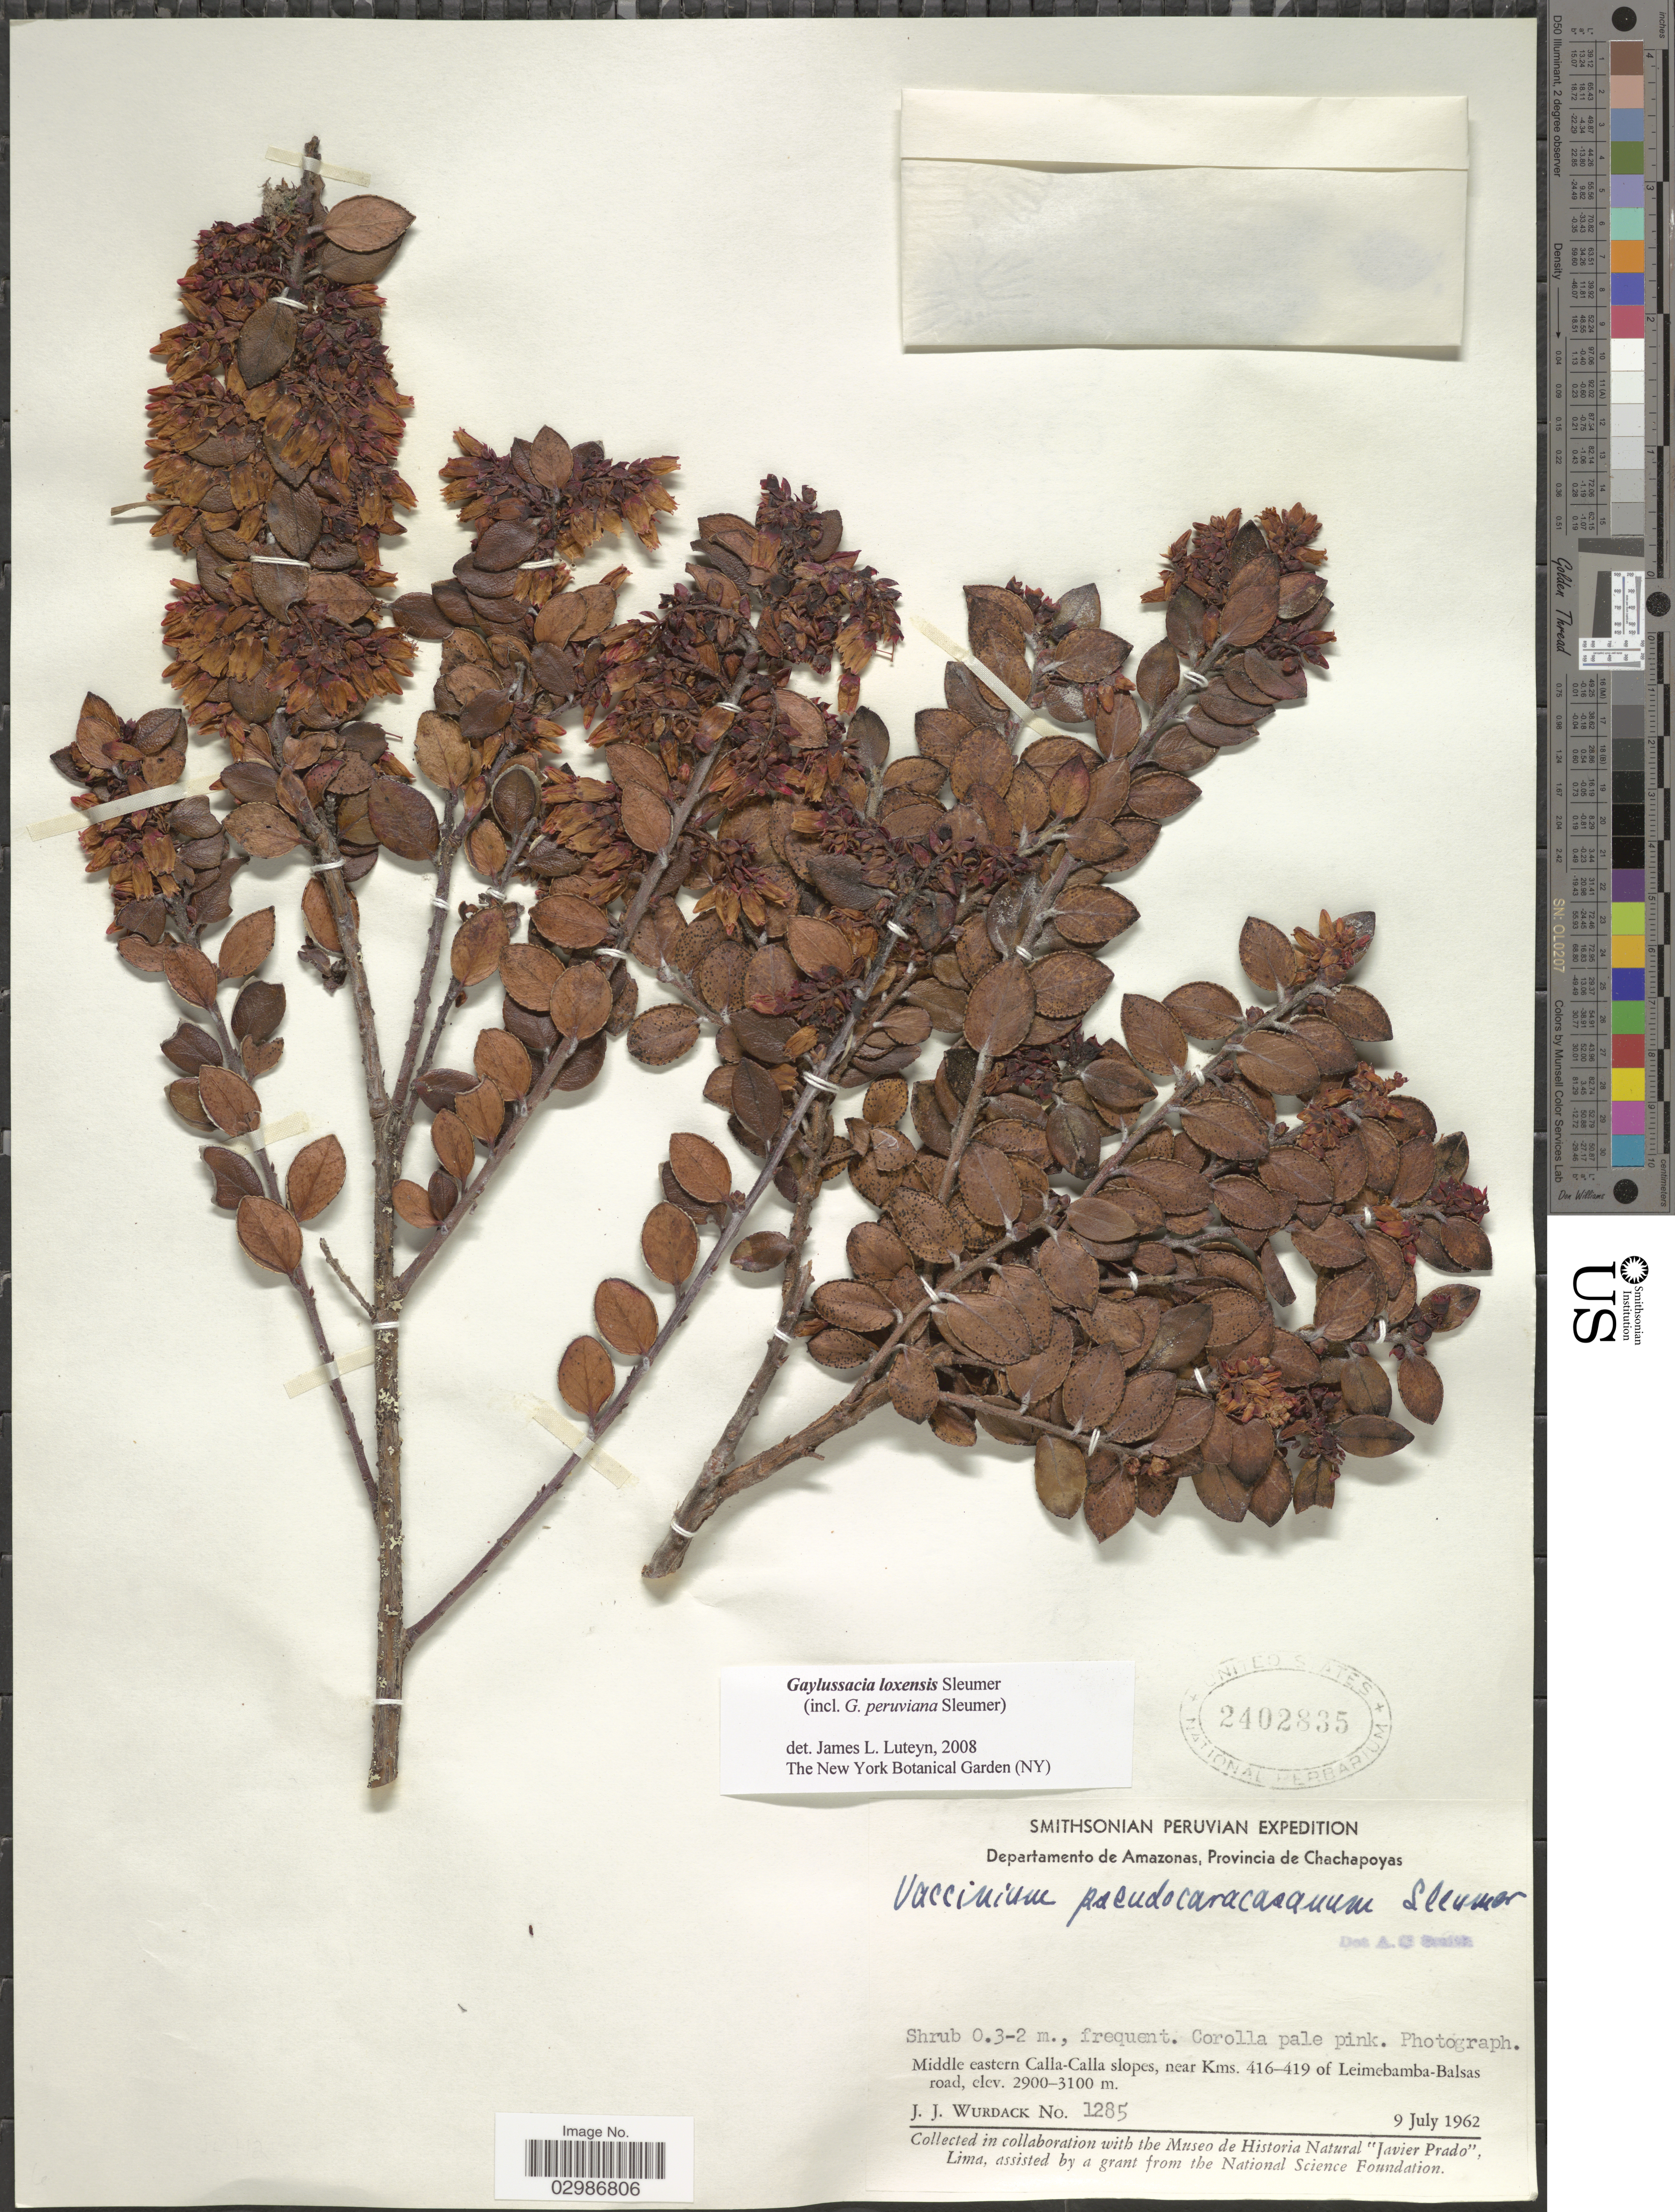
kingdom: Plantae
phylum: Tracheophyta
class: Magnoliopsida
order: Ericales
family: Ericaceae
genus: Gaylussacia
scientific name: Gaylussacia loxensis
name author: Sleumer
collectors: J. J. Wurdack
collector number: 1285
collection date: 1962-07-09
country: Peru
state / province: Amazonas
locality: Departamento de Amazonas, Provincia de Chachapoyas, Middle eastern Calla-Calla slopes, near Kms. 416-419 of Leimebamba-Balsas road.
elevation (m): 2900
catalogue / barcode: US 2402835